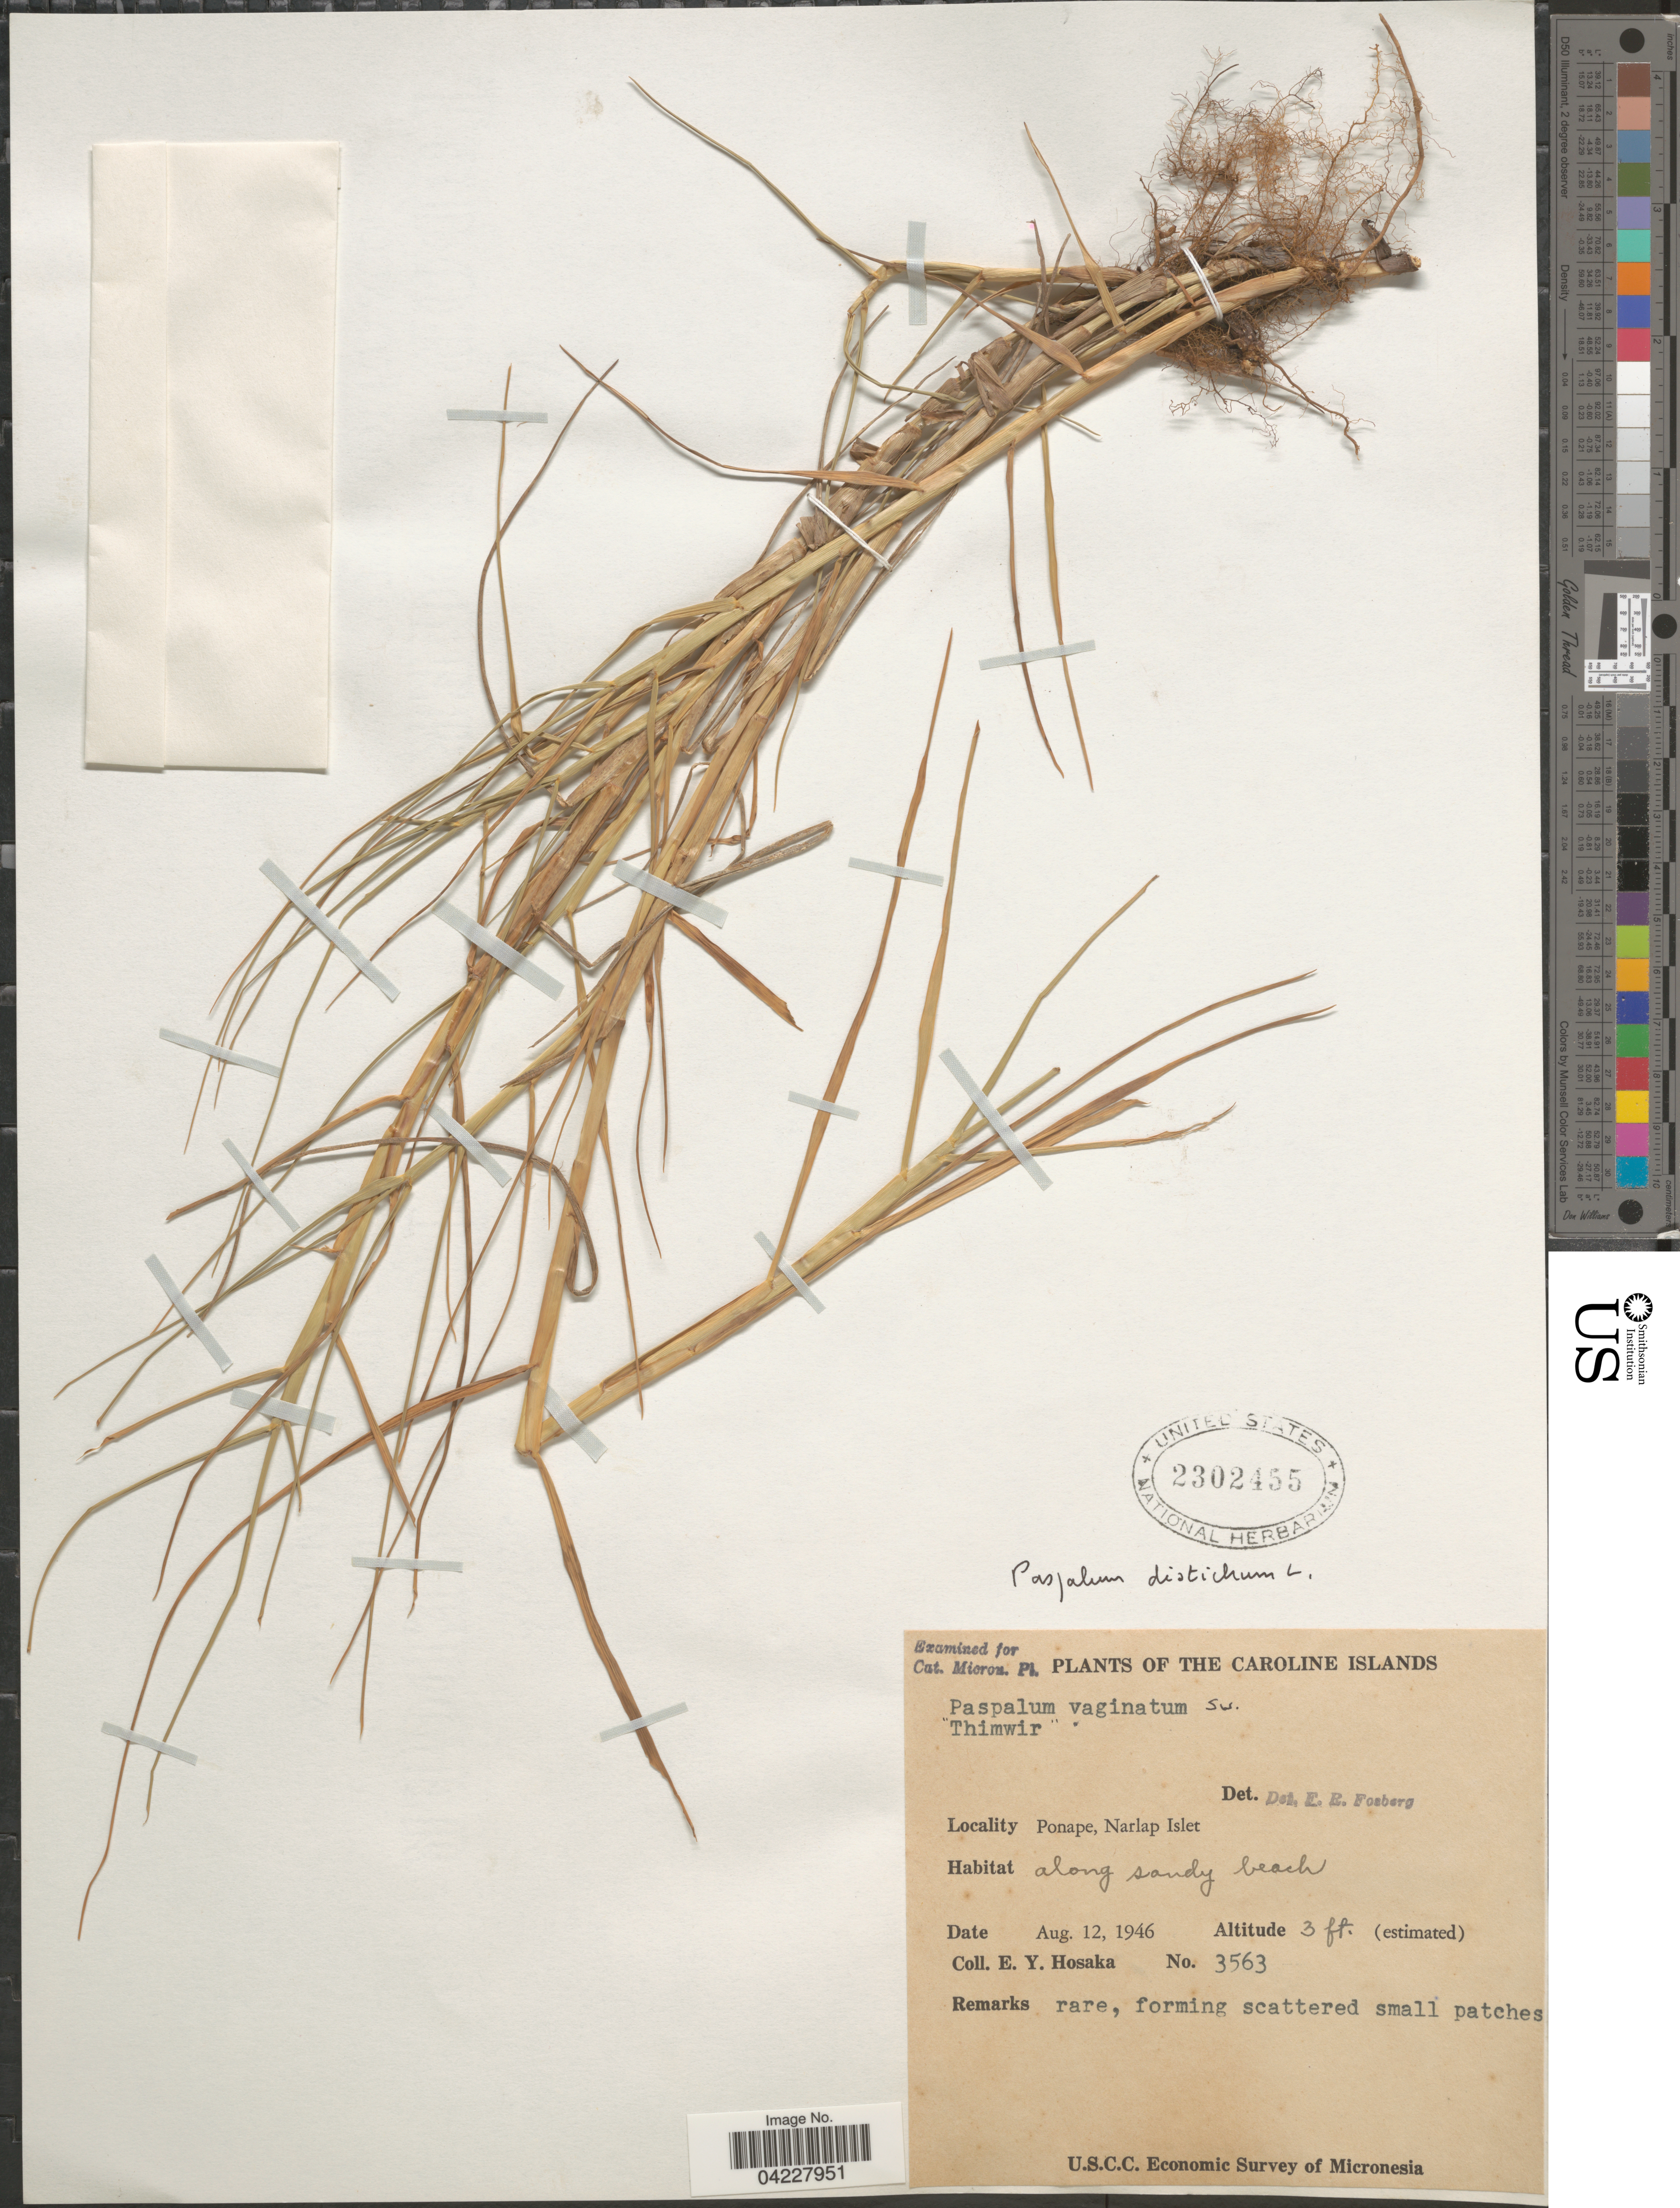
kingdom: Plantae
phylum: Tracheophyta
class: Liliopsida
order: Poales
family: Poaceae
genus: Paspalum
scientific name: Paspalum distichum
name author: L.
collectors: E. Y. Hosaka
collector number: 3563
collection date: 1946-08-12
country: Micronesia, Federated States of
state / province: Pohnpei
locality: The Caroline Islands. Ponape, Narlap Islet. U.S.C.C. Economic Survey of Micronesia.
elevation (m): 1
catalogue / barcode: US 2302455